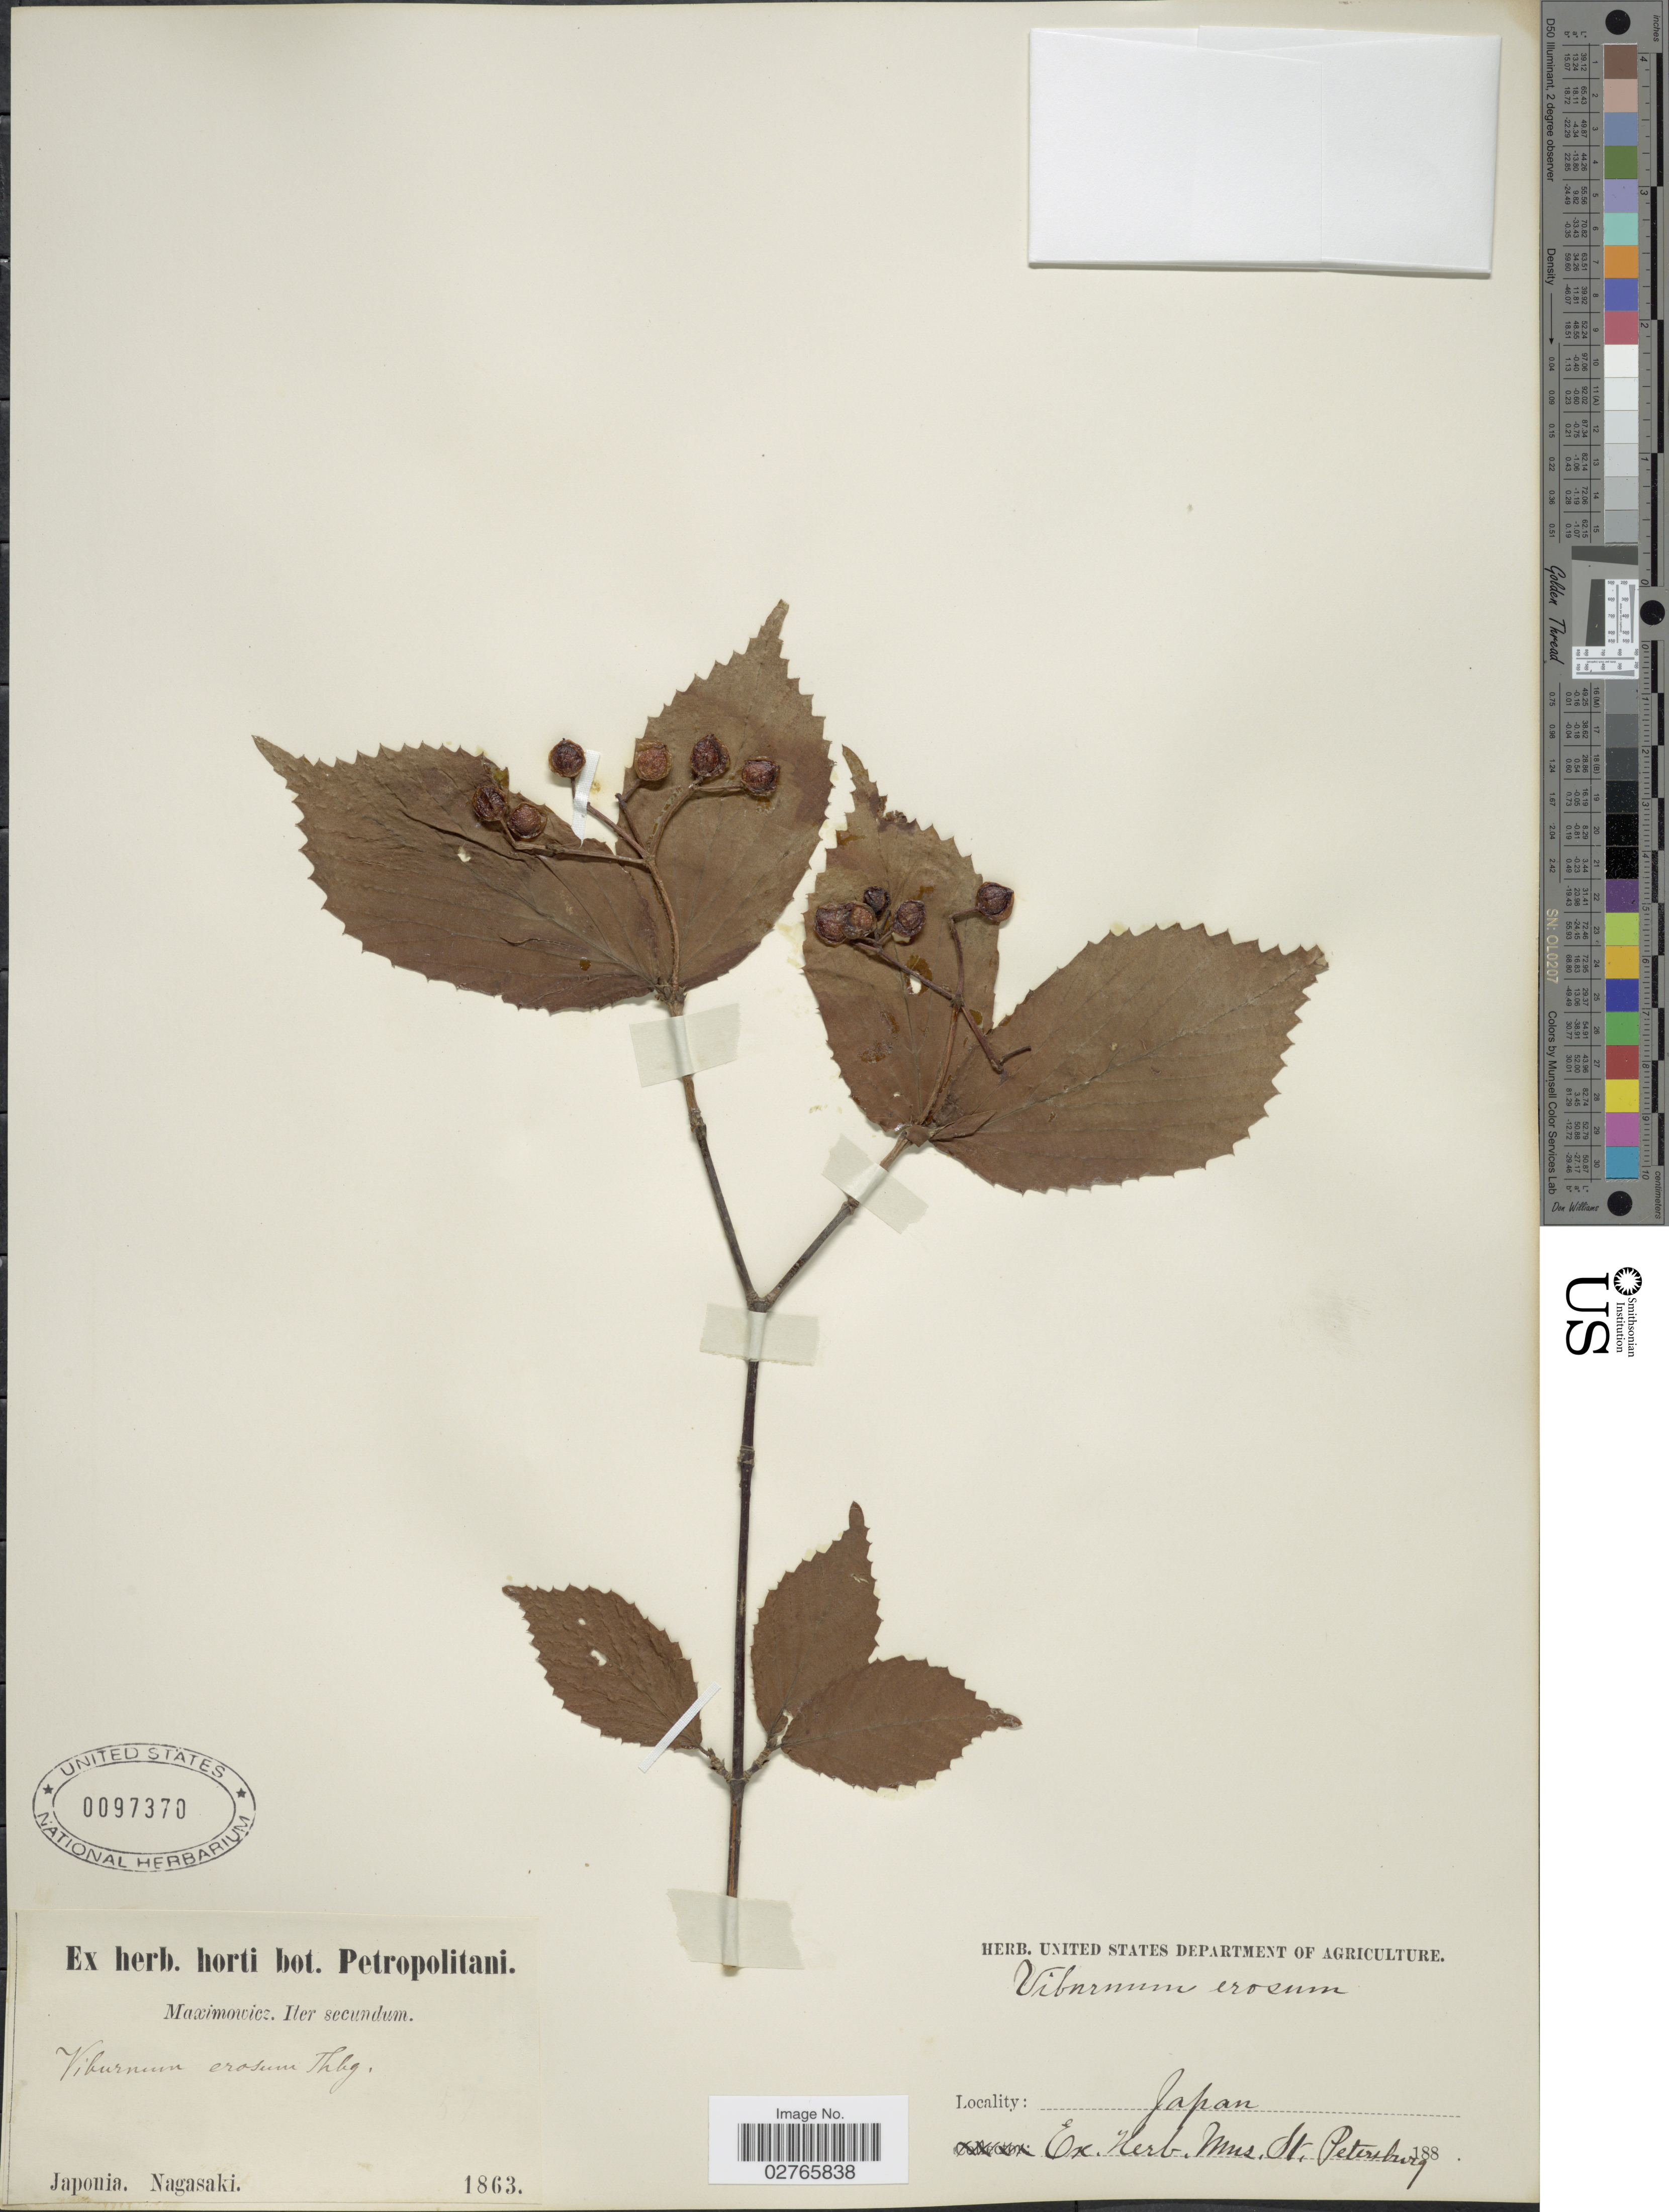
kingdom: Plantae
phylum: Tracheophyta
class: Magnoliopsida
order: Dipsacales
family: Viburnaceae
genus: Viburnum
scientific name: Viburnum erosum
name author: Thunb.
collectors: Maximowicz, --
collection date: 1863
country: Japan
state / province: Nagasaki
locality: Japonia. Nagasaki.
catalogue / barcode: US 97370